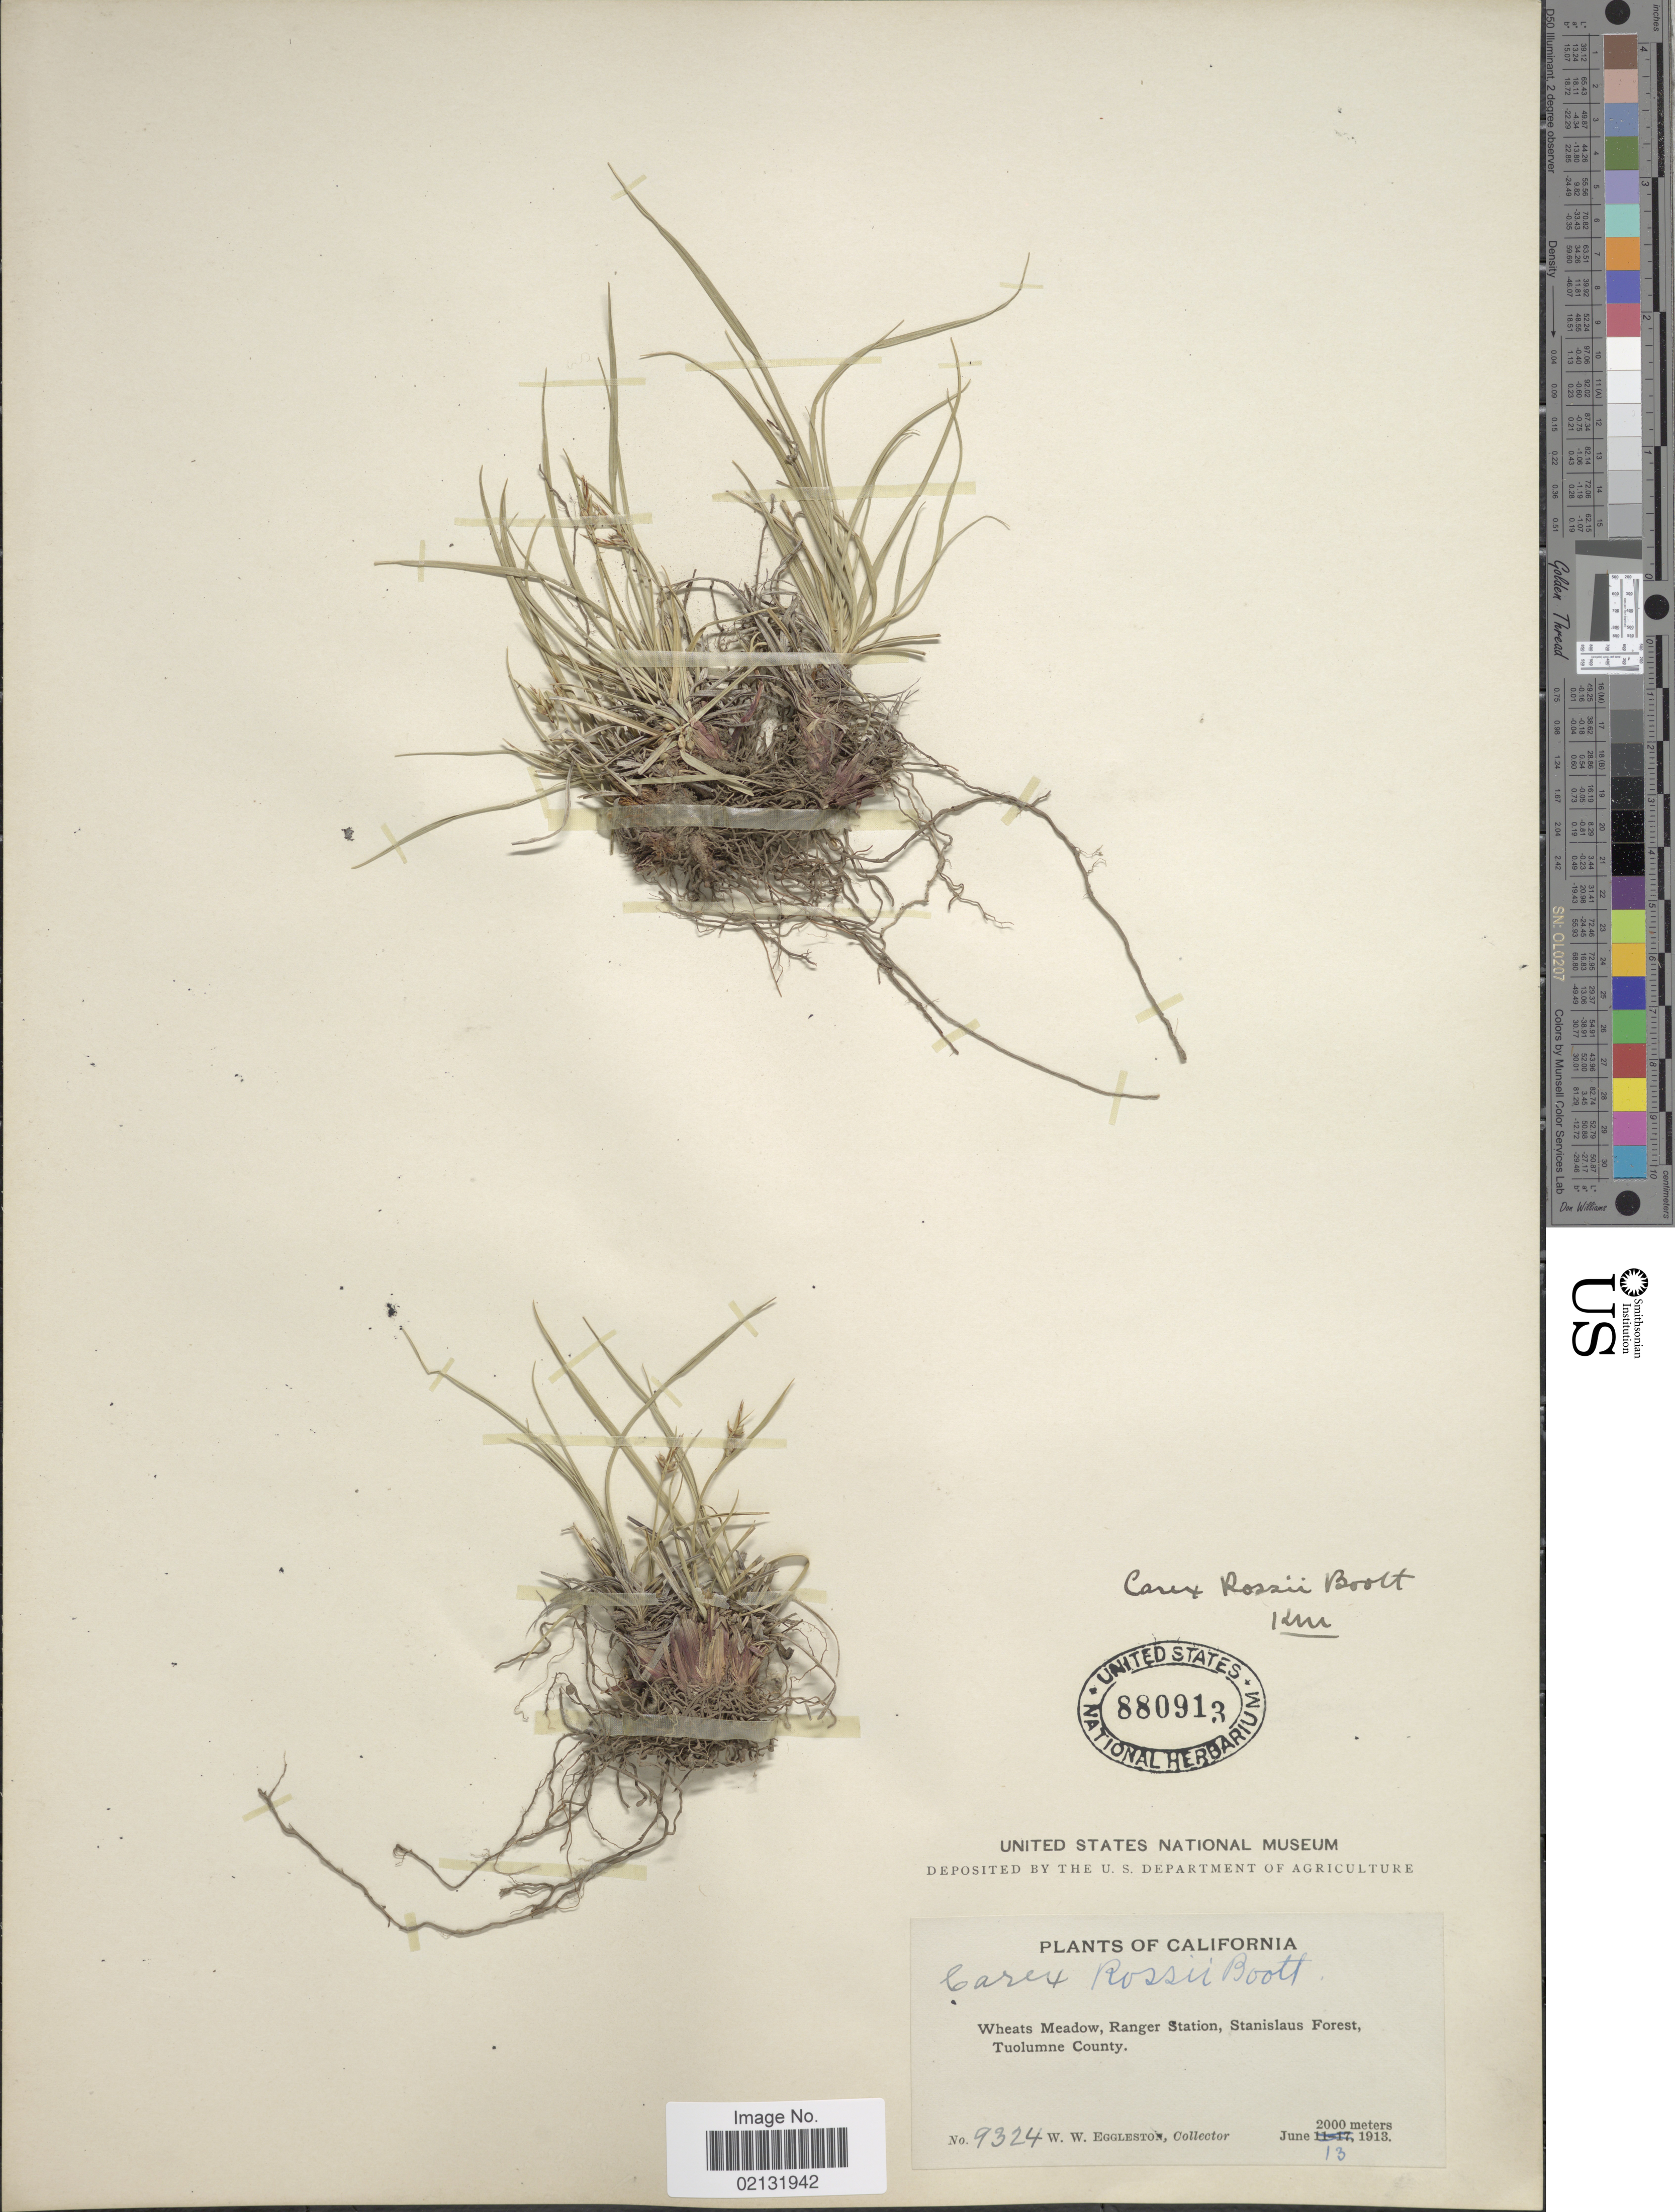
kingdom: Plantae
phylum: Tracheophyta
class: Liliopsida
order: Poales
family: Cyperaceae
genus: Carex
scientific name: Carex rossii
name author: Boott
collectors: W. W. Eggleston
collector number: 9324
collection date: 1913-06-13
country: United States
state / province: California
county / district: Tuolumne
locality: Wheats Meadow, Ranger Station, Stanislaus Forest, Tuolumne County.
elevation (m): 2000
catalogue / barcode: US 880913